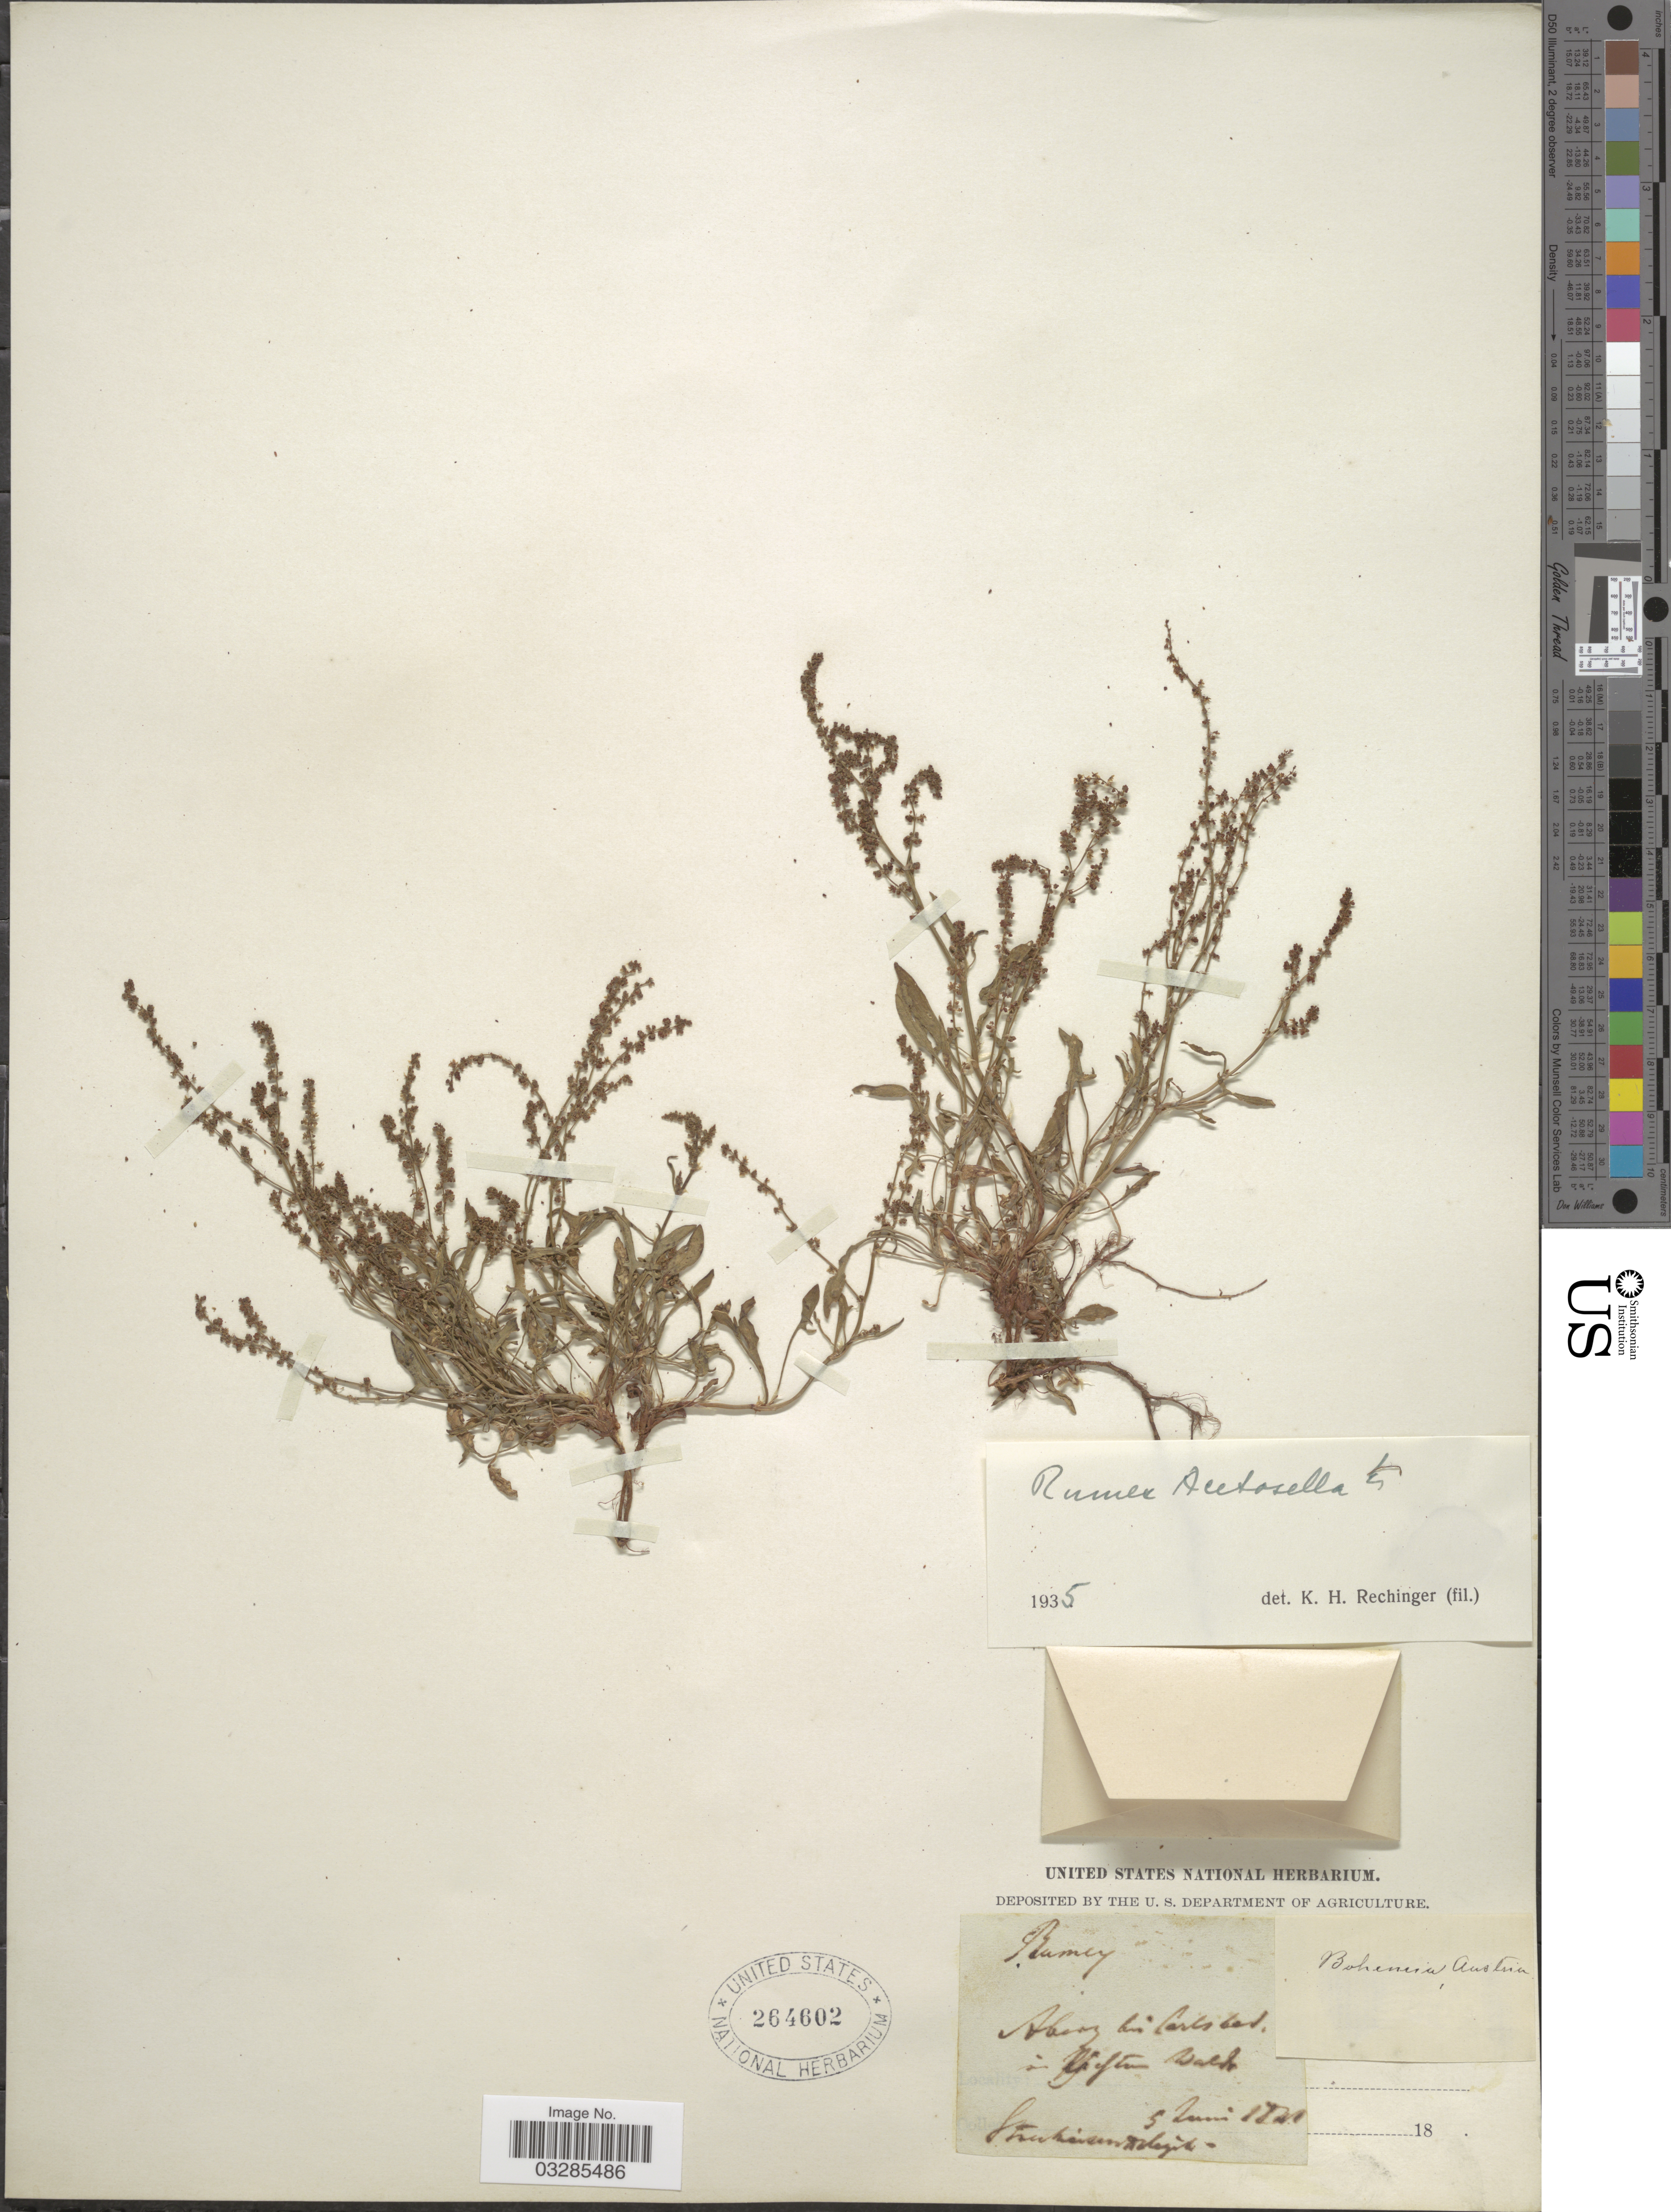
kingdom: Plantae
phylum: Tracheophyta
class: Magnoliopsida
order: Caryophyllales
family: Polygonaceae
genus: Rumex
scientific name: Rumex acetosella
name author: L.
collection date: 1841-06-05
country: Austria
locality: Bohemia. Aberg bei Carlsbad.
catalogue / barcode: US 264602